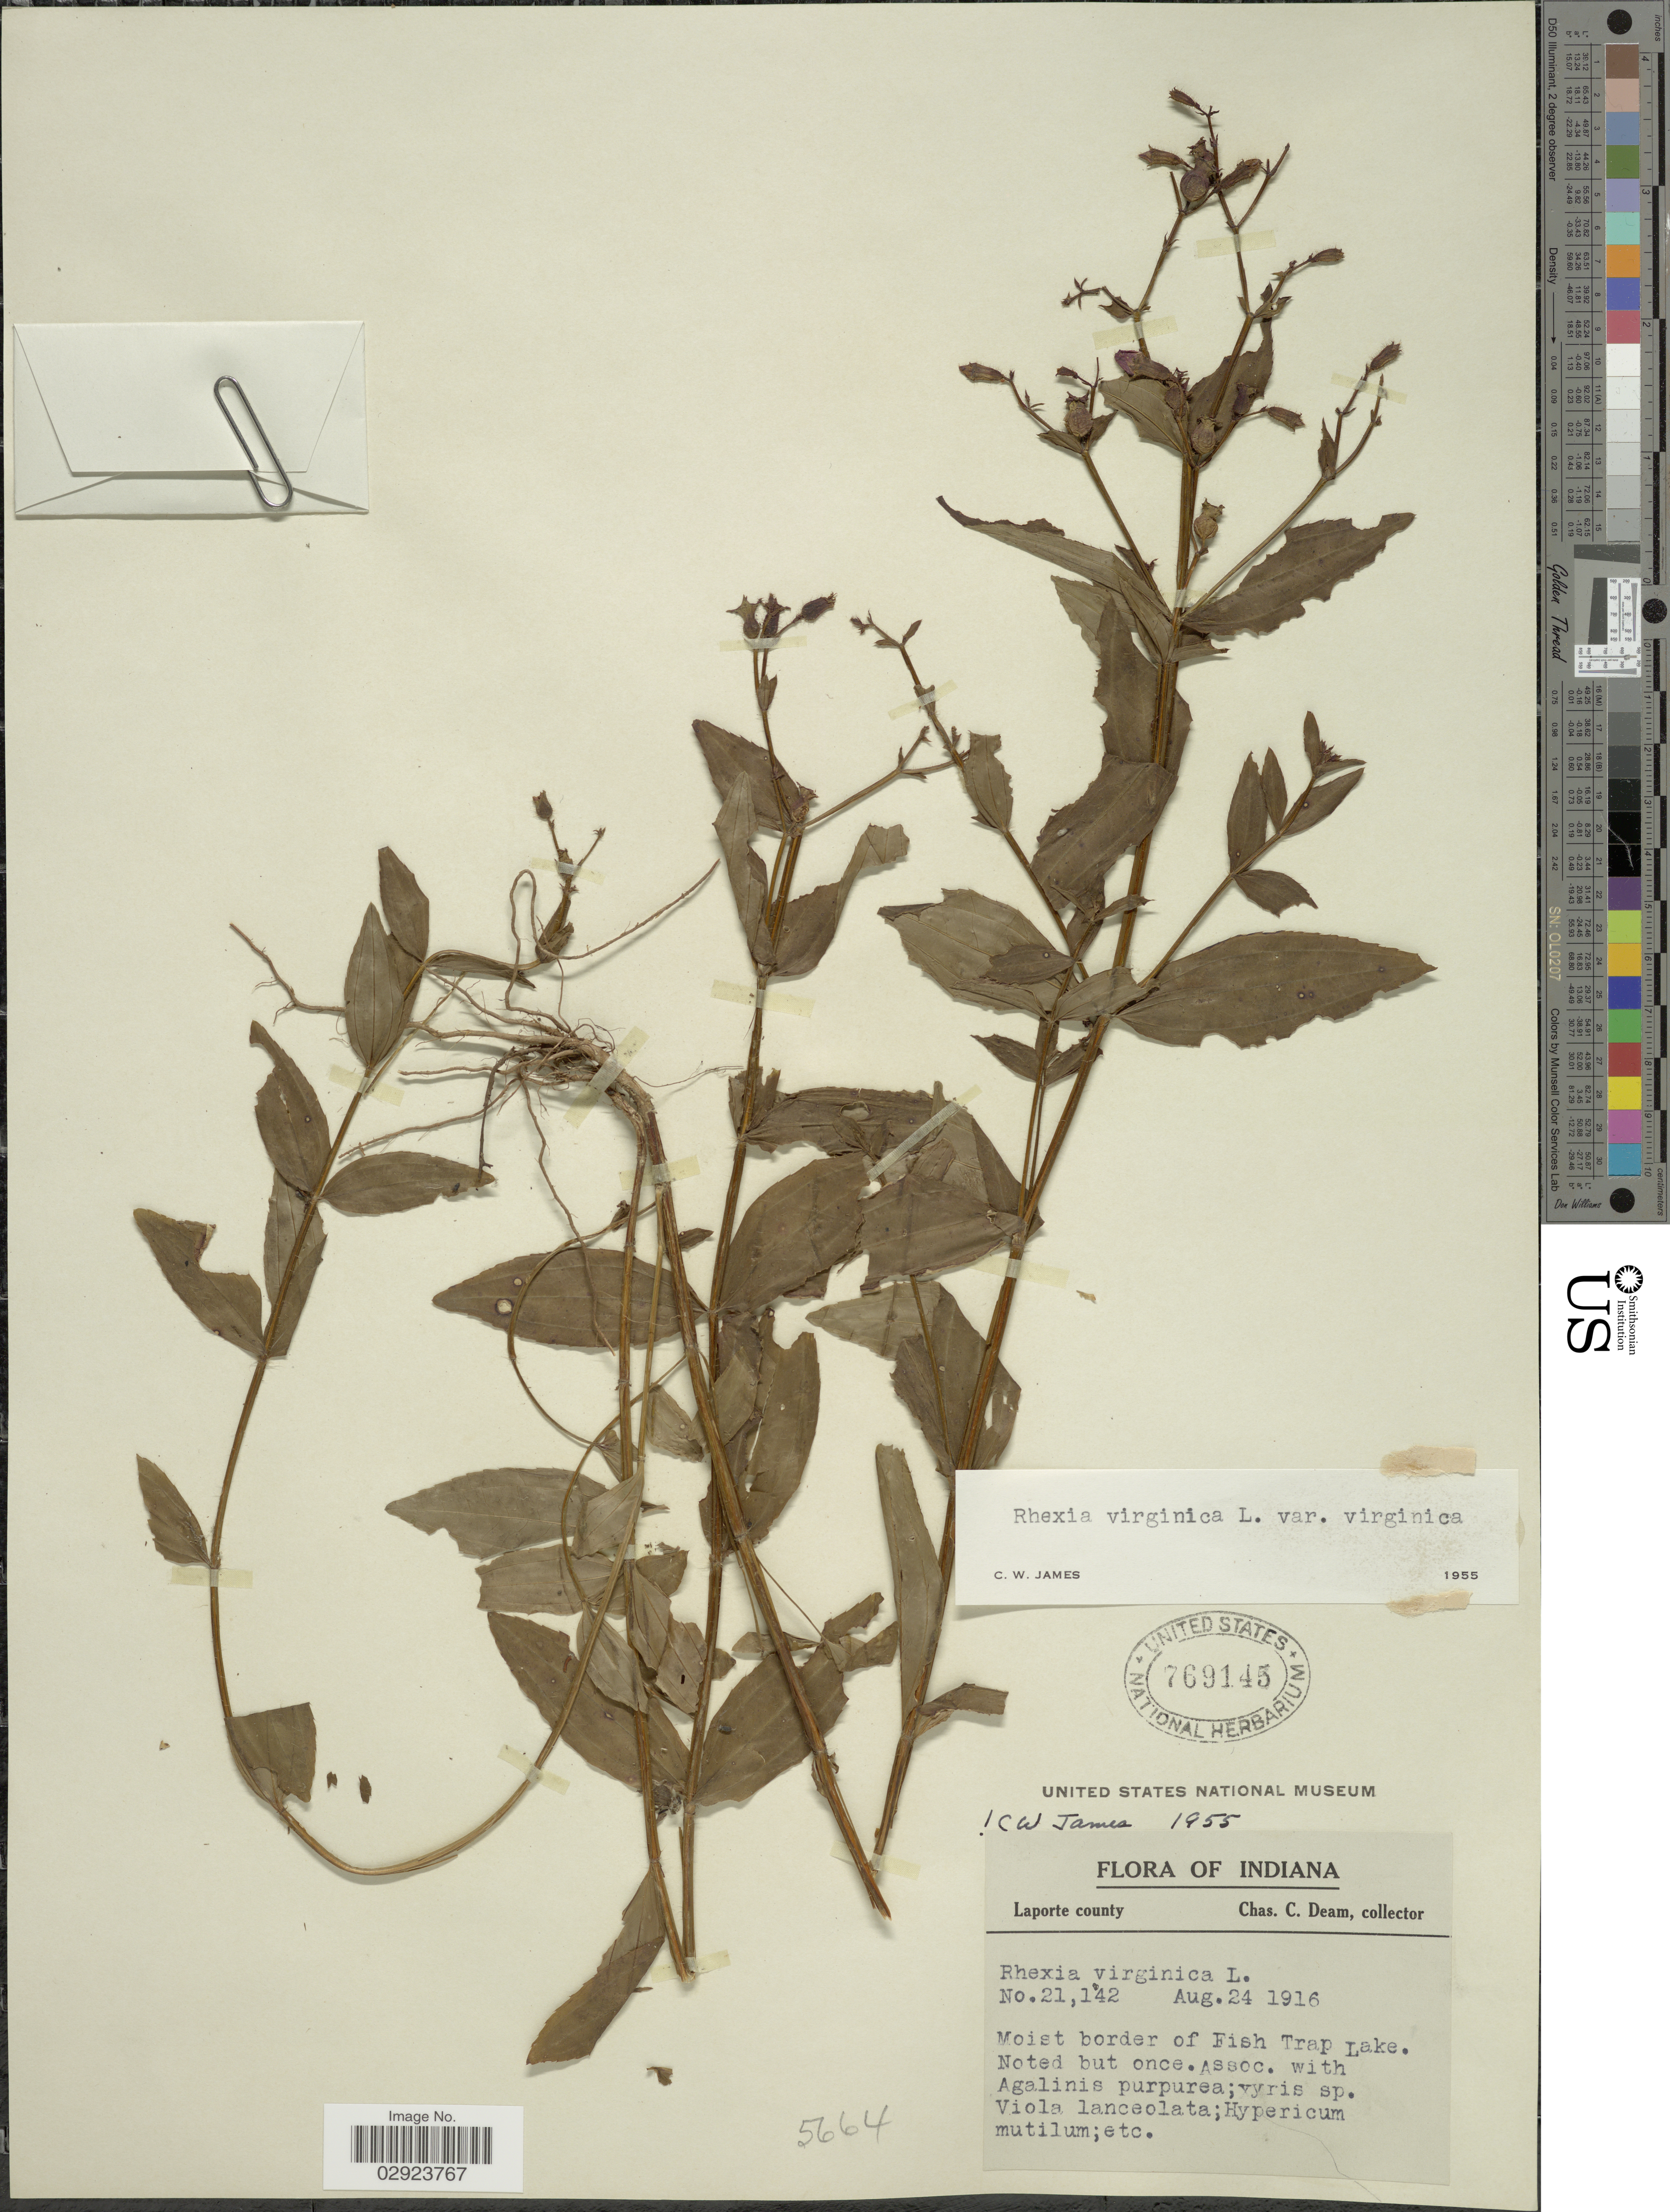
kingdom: Plantae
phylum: Tracheophyta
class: Magnoliopsida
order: Myrtales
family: Melastomataceae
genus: Rhexia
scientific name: Rhexia virginica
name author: L.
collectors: C. C. Deam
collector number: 21142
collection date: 1916-08-24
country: United States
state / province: Indiana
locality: Laporte county. Moist border of Fish Trap Lake.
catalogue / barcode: US 769145